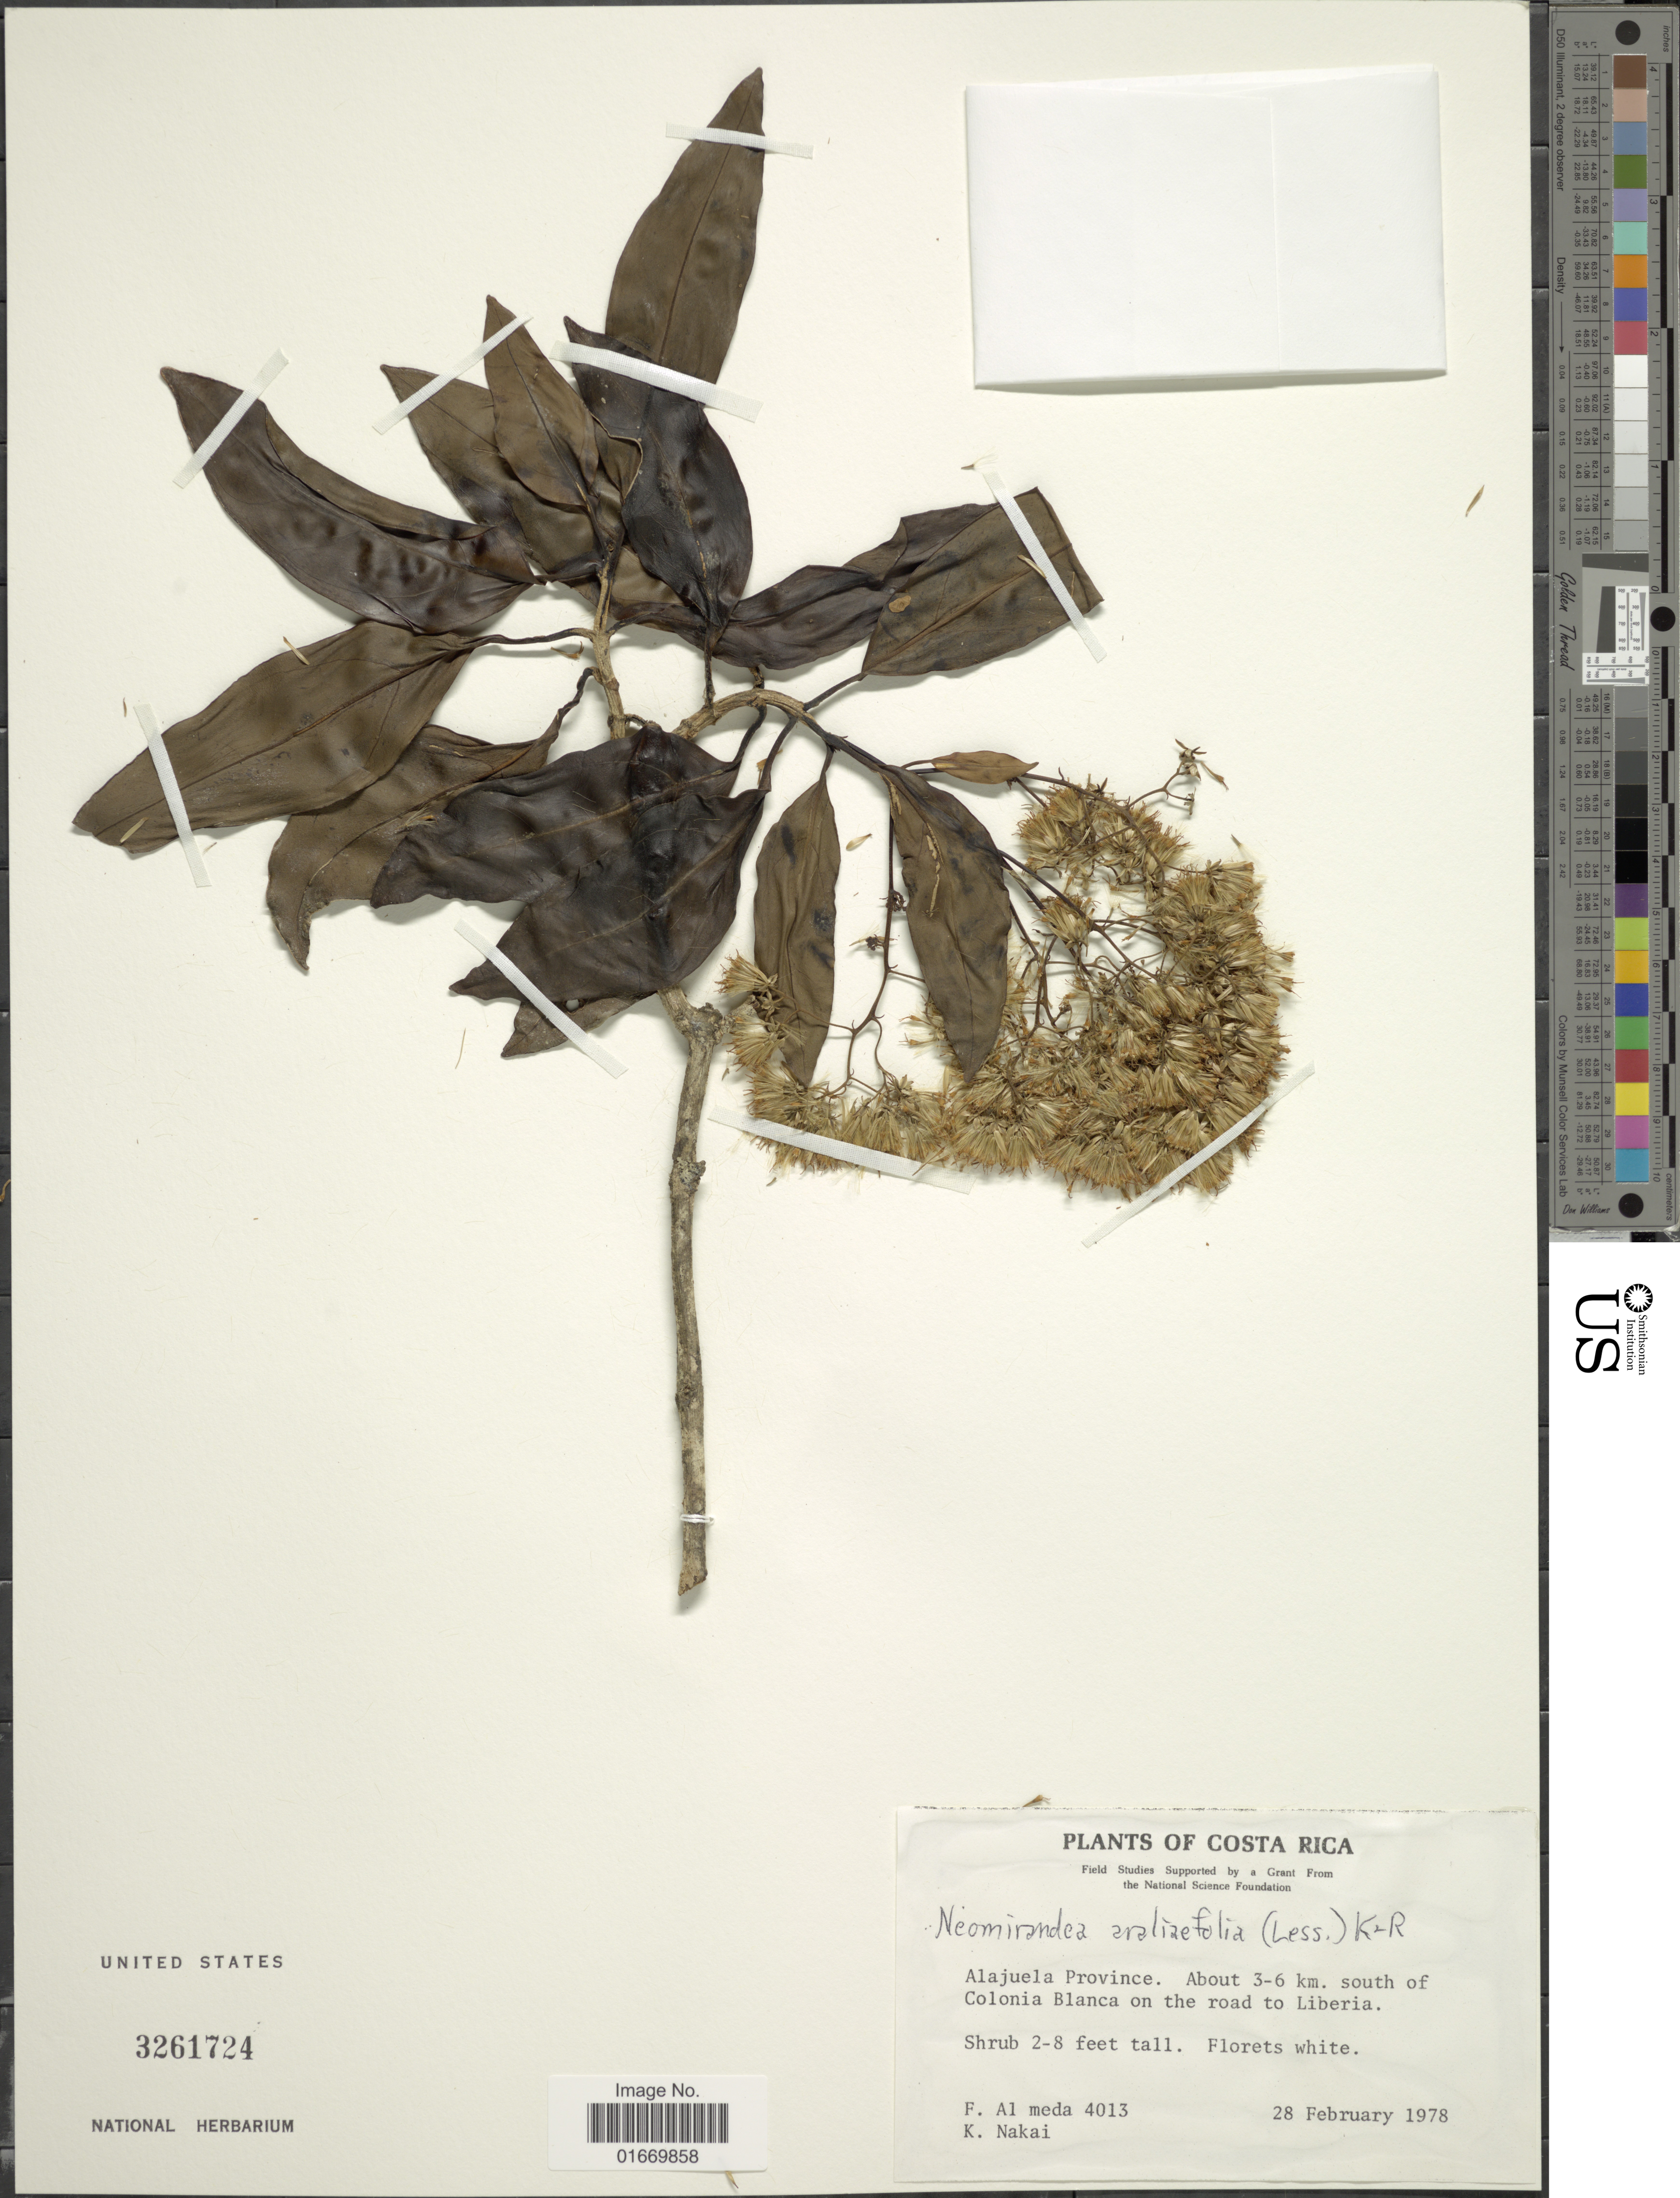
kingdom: Plantae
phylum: Tracheophyta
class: Magnoliopsida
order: Asterales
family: Asteraceae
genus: Neomirandea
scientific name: Neomirandea araliaefolia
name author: (Less.) R.M. King & H. Rob.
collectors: F. Almeda & K. M. Nakai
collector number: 4013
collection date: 1978-02-28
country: Costa Rica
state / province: Alajuela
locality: About 3-6 km south of Colonia Blanca on the road to Liberia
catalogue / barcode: US 3261724